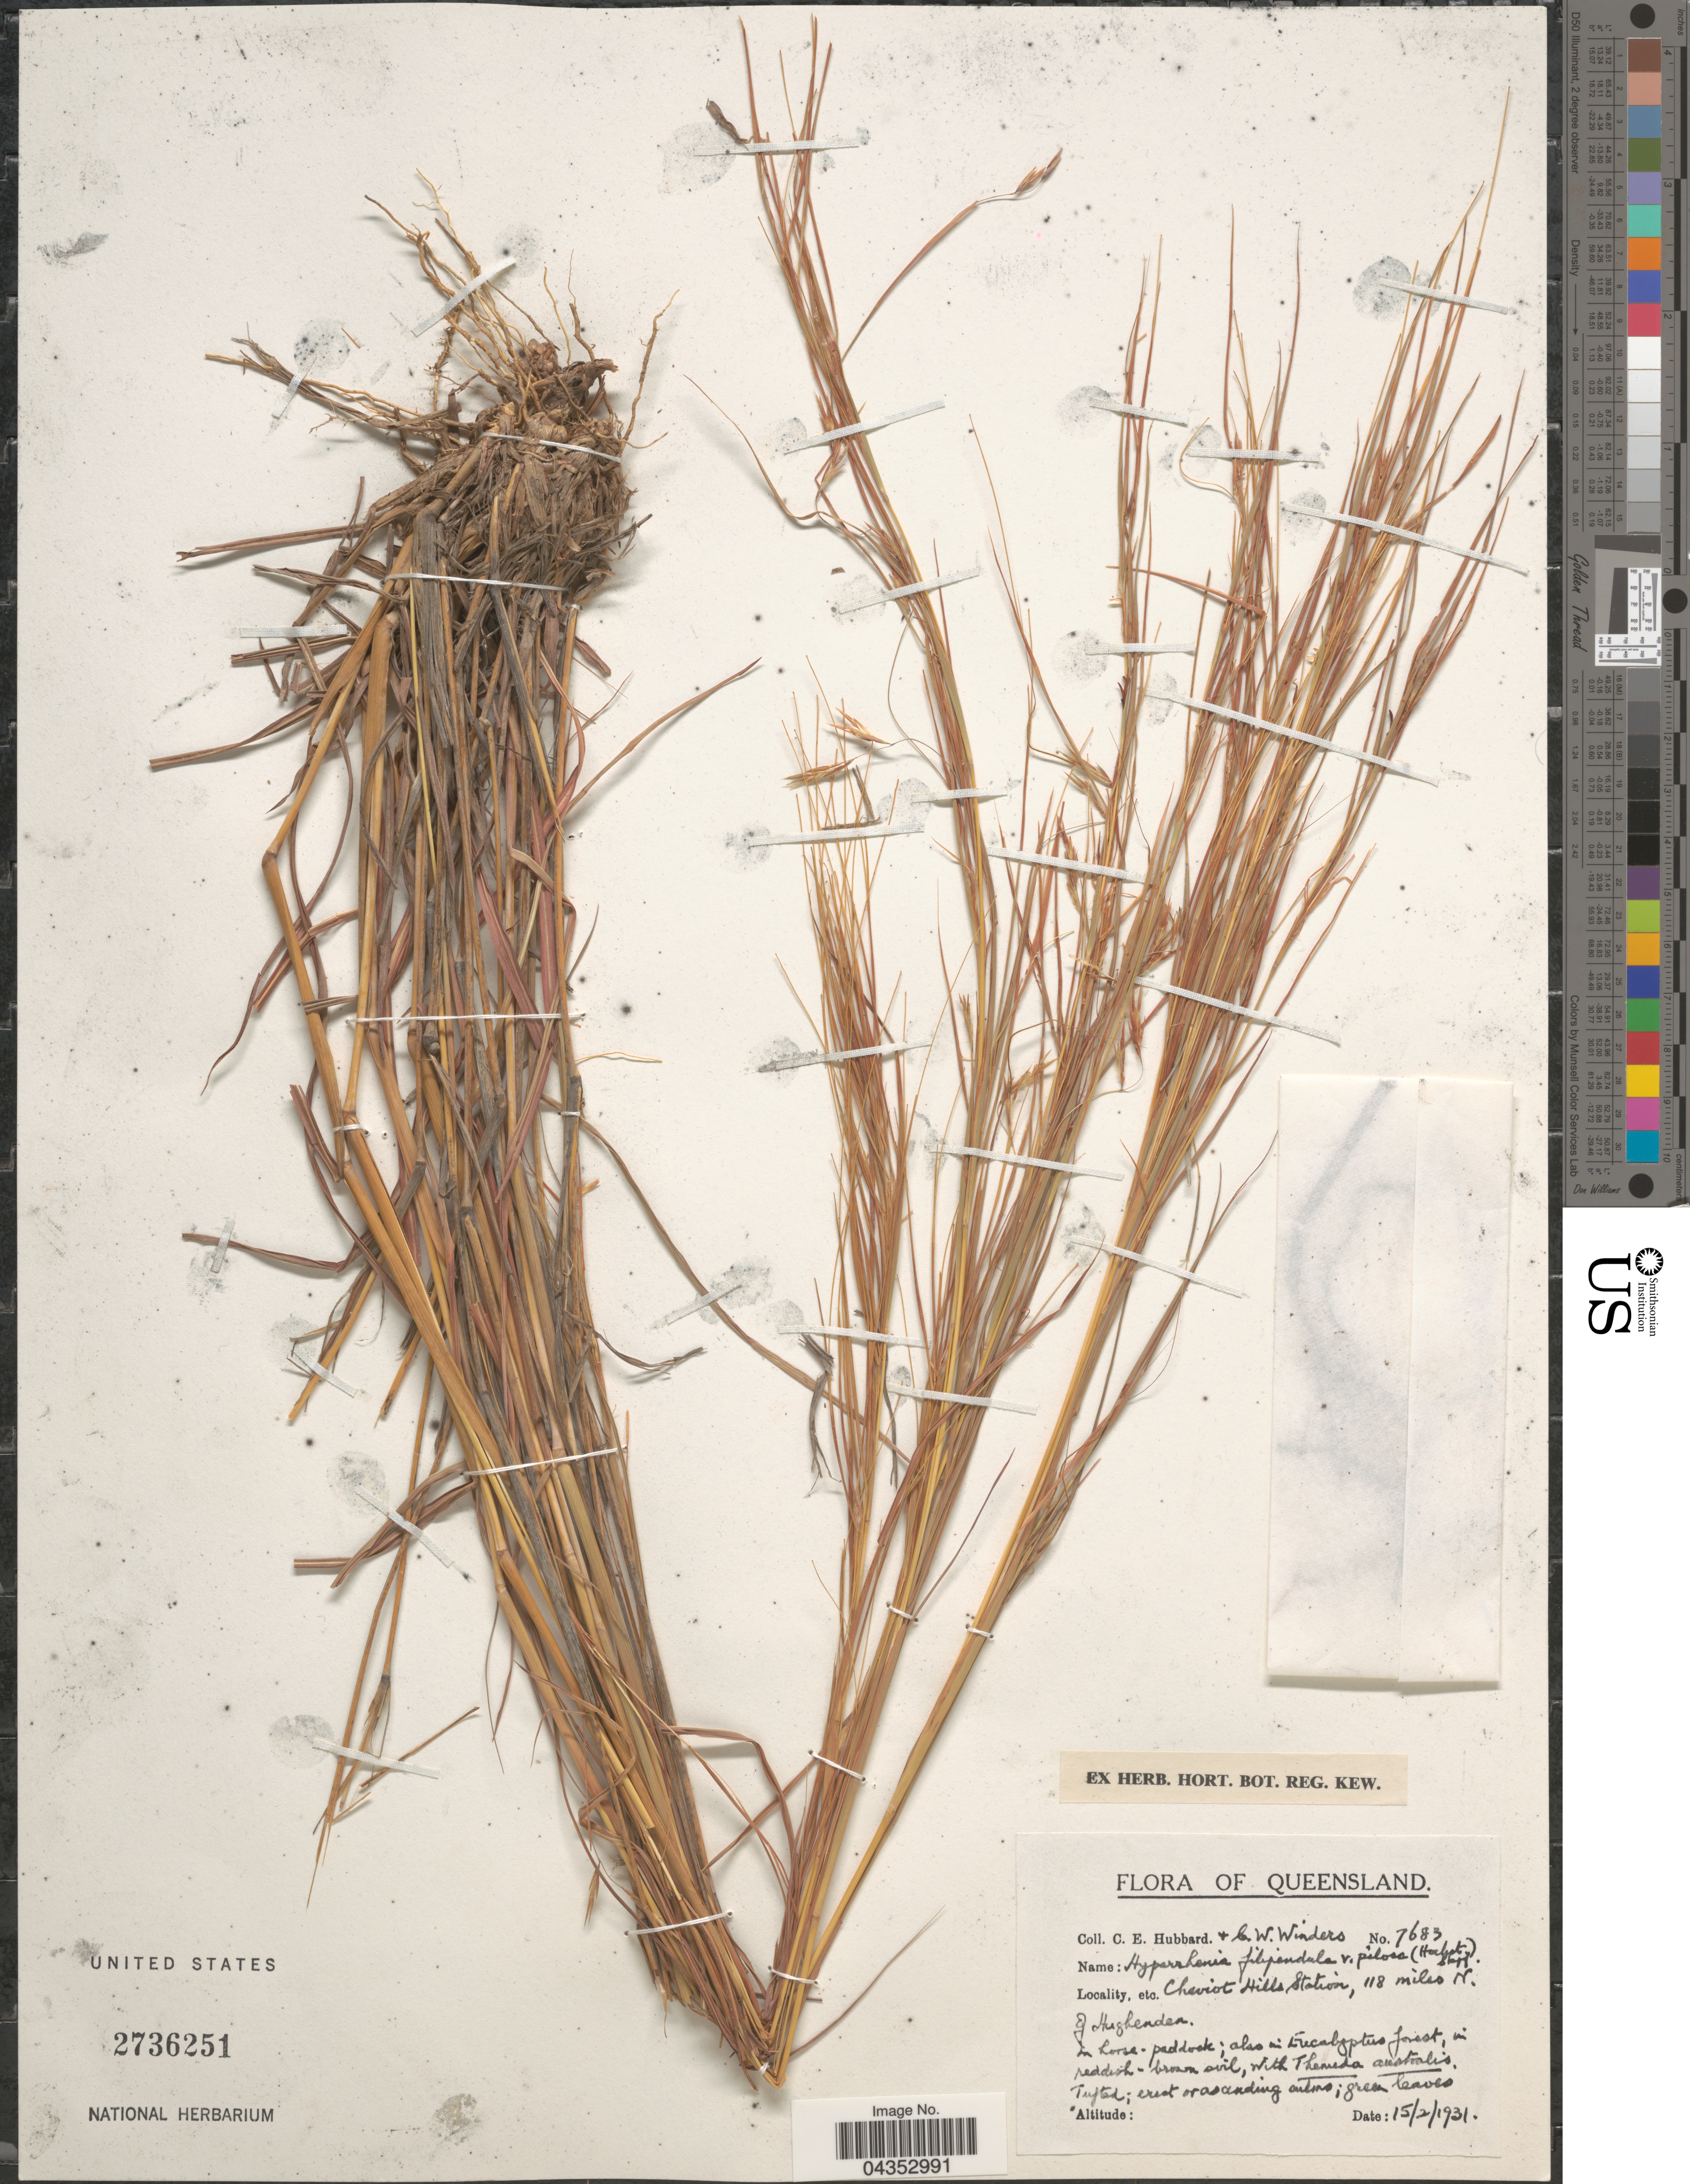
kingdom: Plantae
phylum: Tracheophyta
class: Liliopsida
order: Poales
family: Poaceae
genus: Hyparrhenia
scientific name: Hyparrhenia filipendula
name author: (Hochr.) Stapf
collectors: C. E. Hubbard & C. Winders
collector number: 7683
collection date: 1931-02-15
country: Australia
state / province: Queensland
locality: Cheviot Hills Station, 118 miles N. of Hughenden.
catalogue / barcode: US 2736251